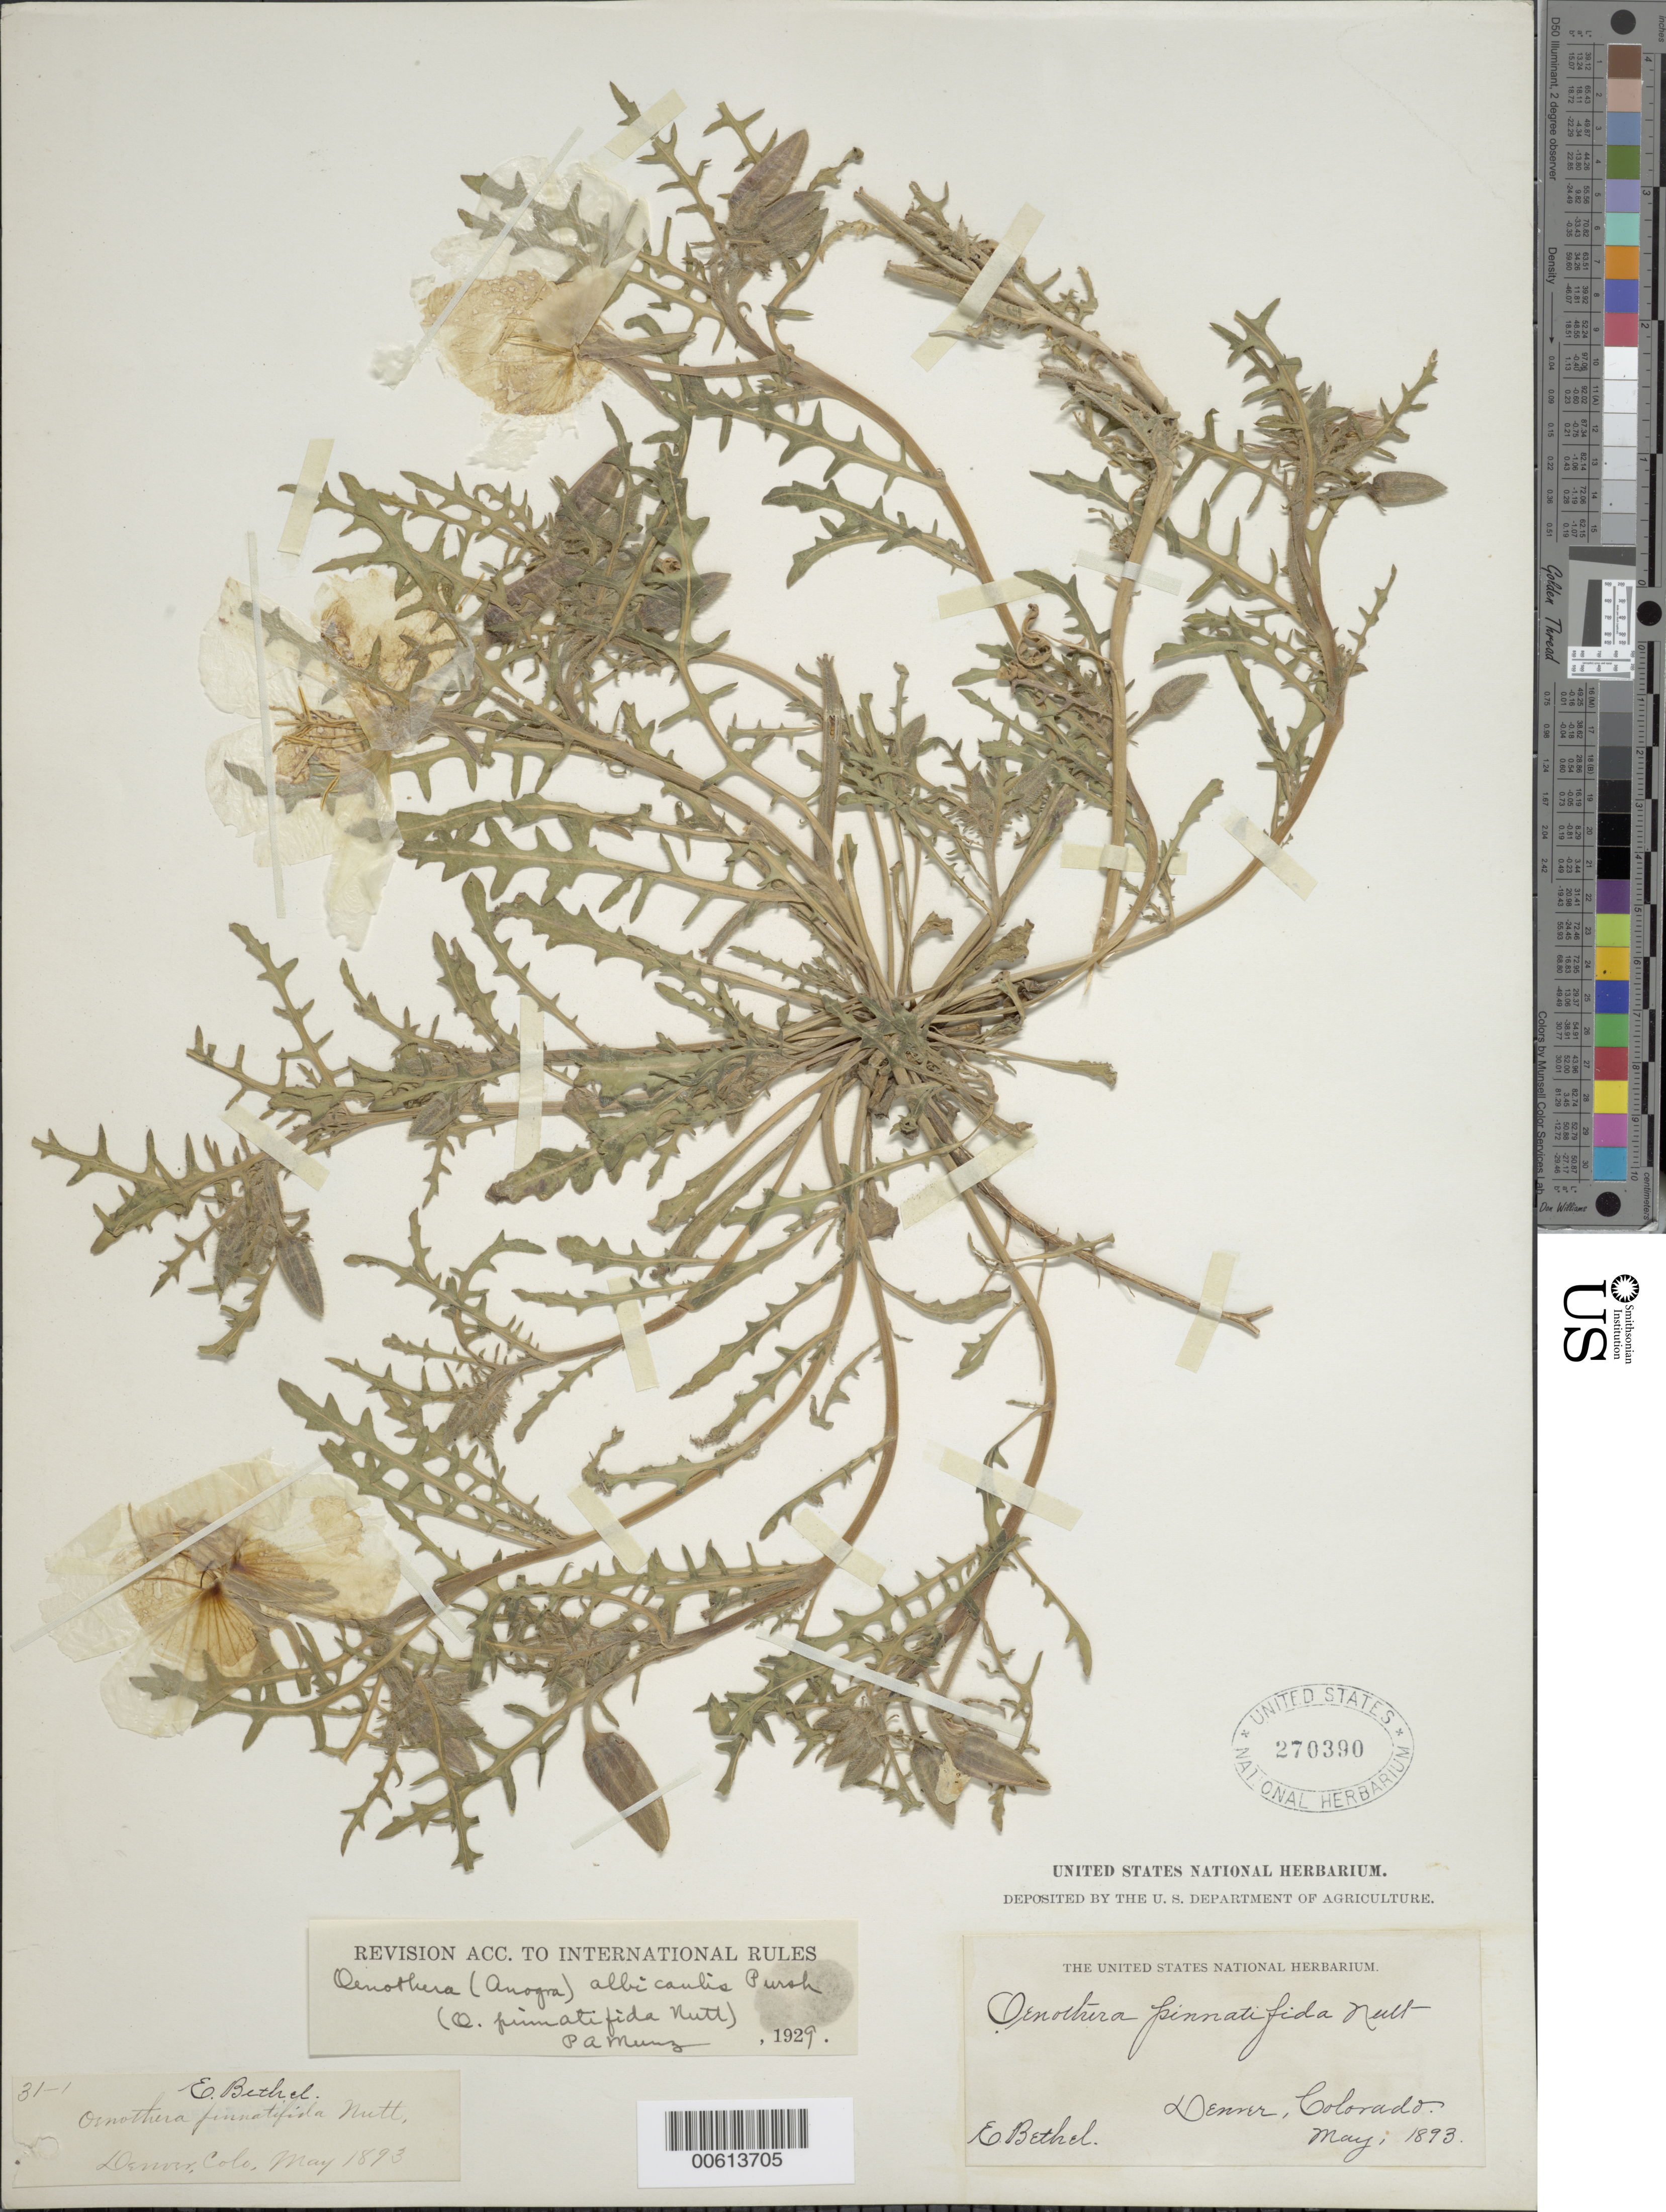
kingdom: Plantae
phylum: Tracheophyta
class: Magnoliopsida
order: Myrtales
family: Onagraceae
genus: Oenothera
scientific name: Oenothera albicaulis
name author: Pursh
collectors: E. Bethel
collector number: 31-1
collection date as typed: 1893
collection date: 1893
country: United States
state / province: Colorado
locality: Denver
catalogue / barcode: US 270390